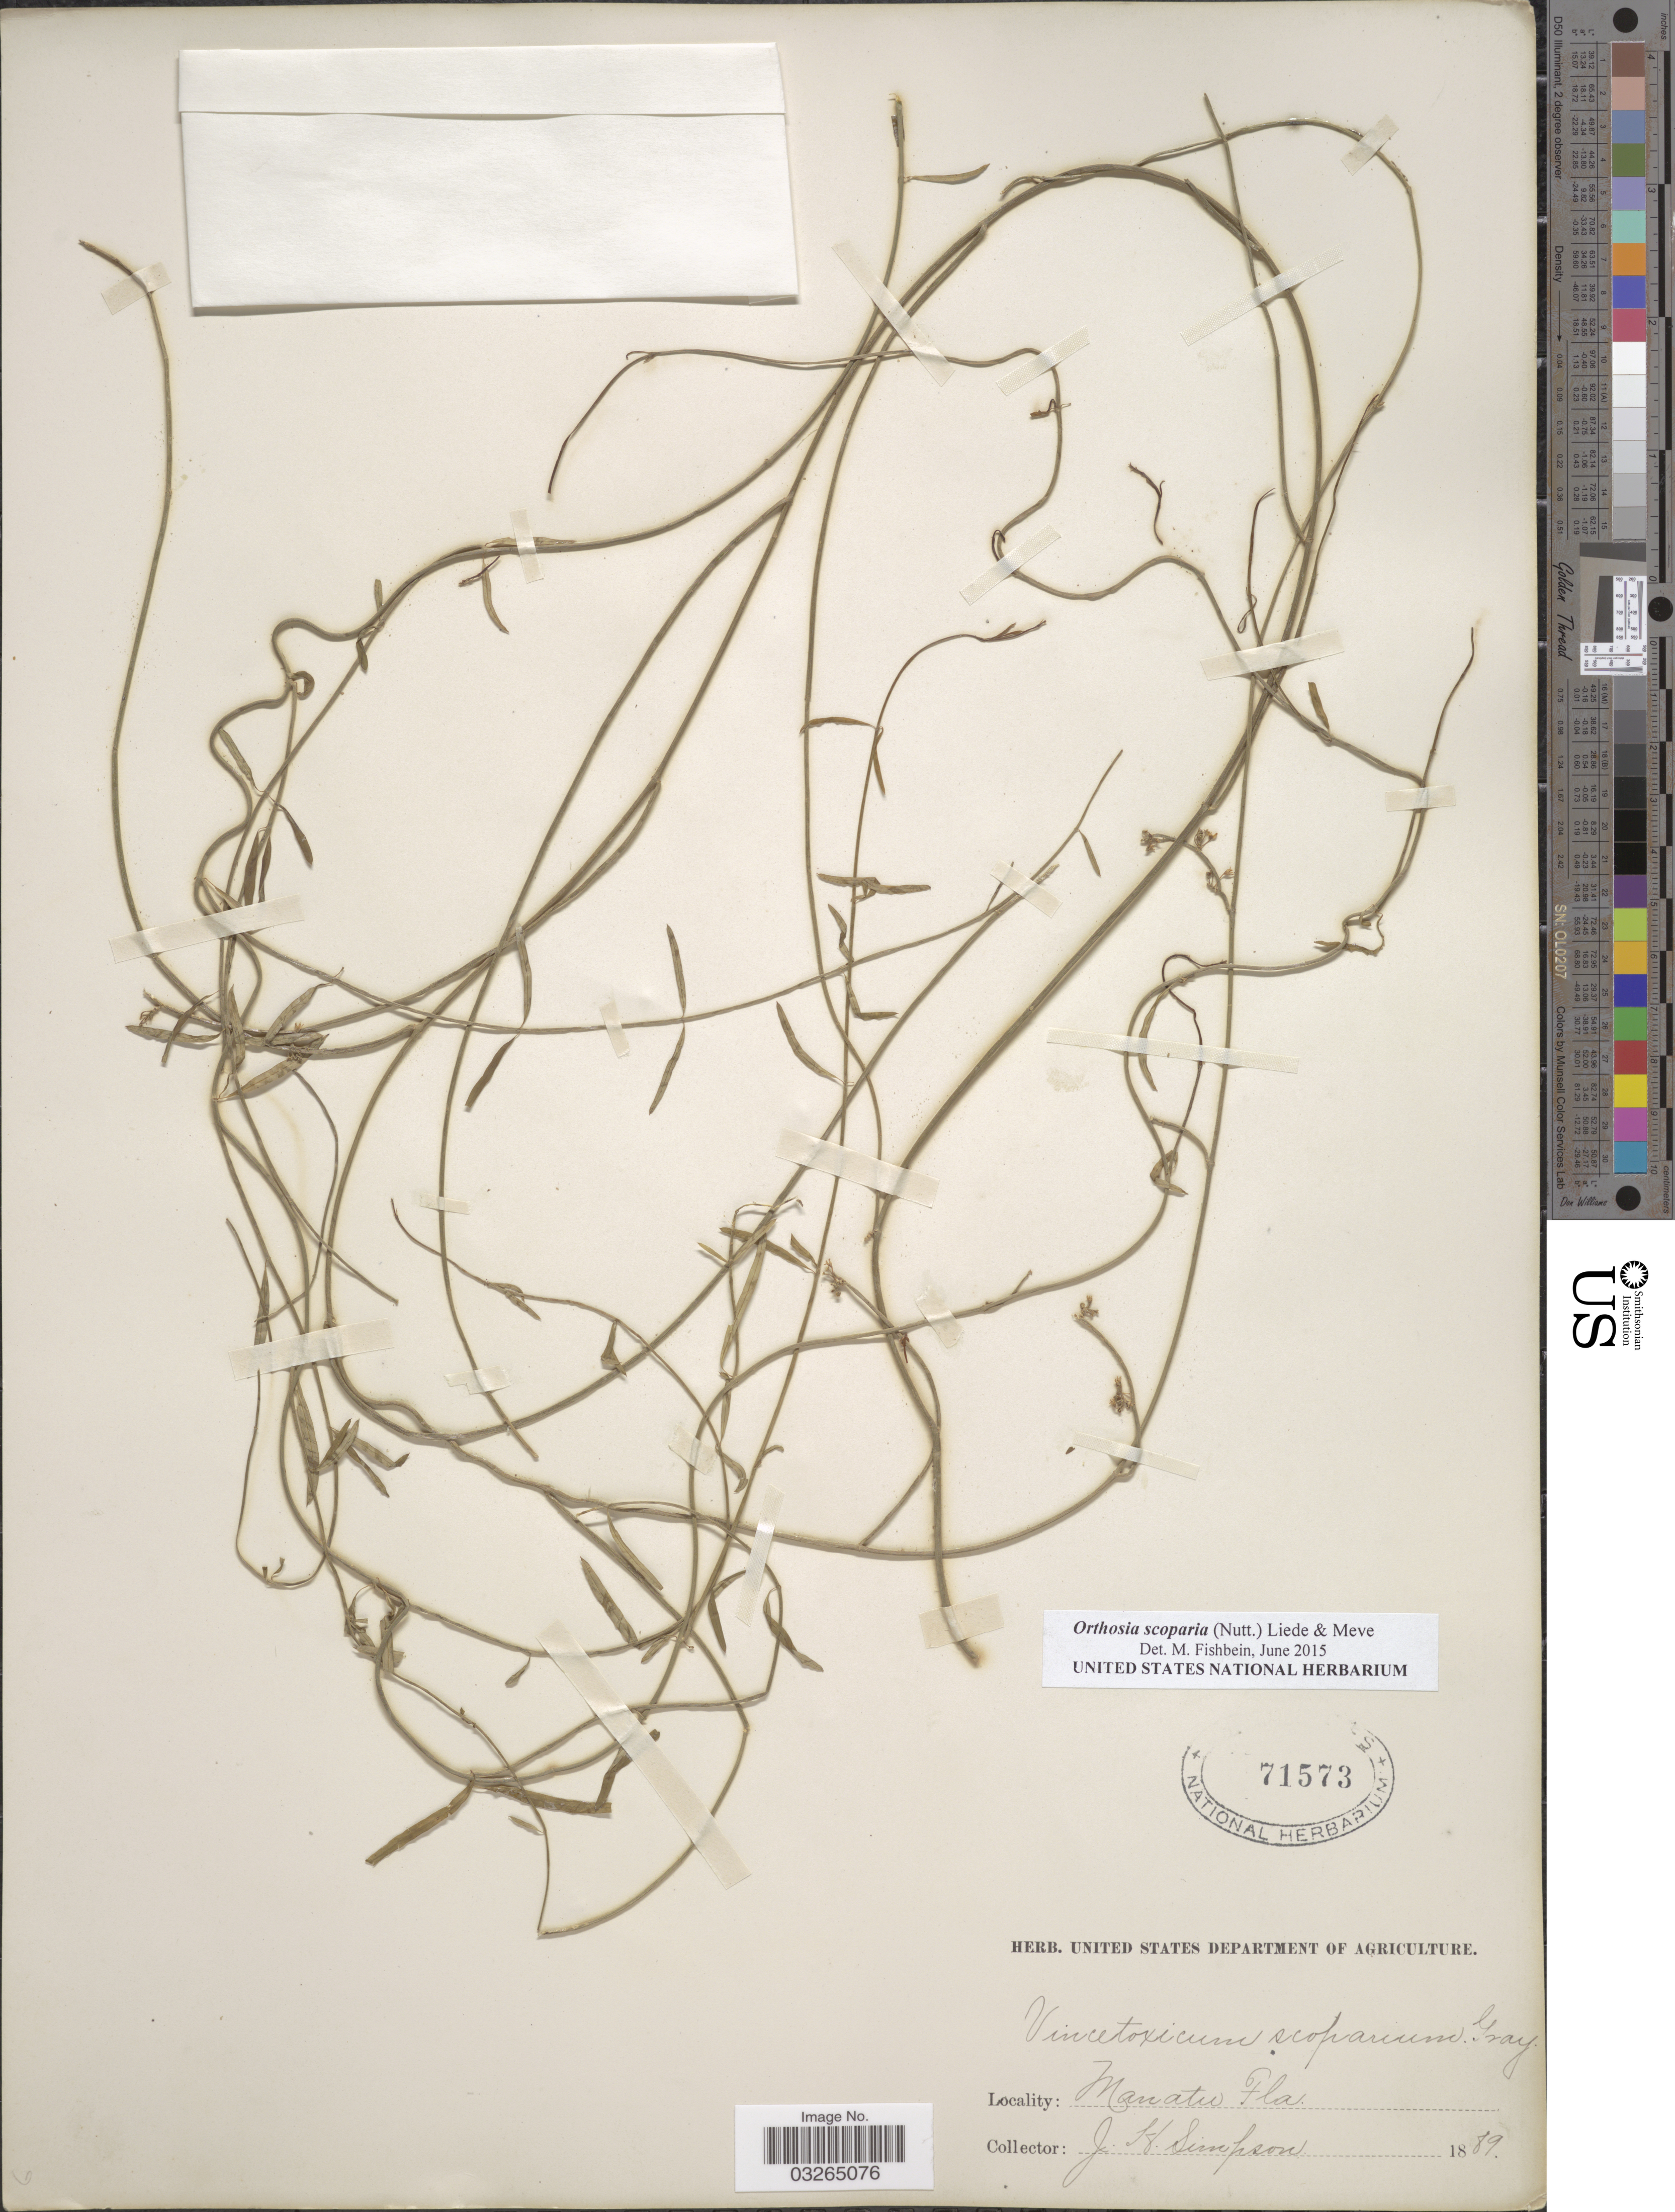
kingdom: Plantae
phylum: Tracheophyta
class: Magnoliopsida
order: Gentianales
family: Apocynaceae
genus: Orthosia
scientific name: Orthosia scoparia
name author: (Nutt.) Liede & Meve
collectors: J. H. Simpson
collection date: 1889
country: United States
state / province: Florida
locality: Manatee Fla.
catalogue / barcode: US 71573